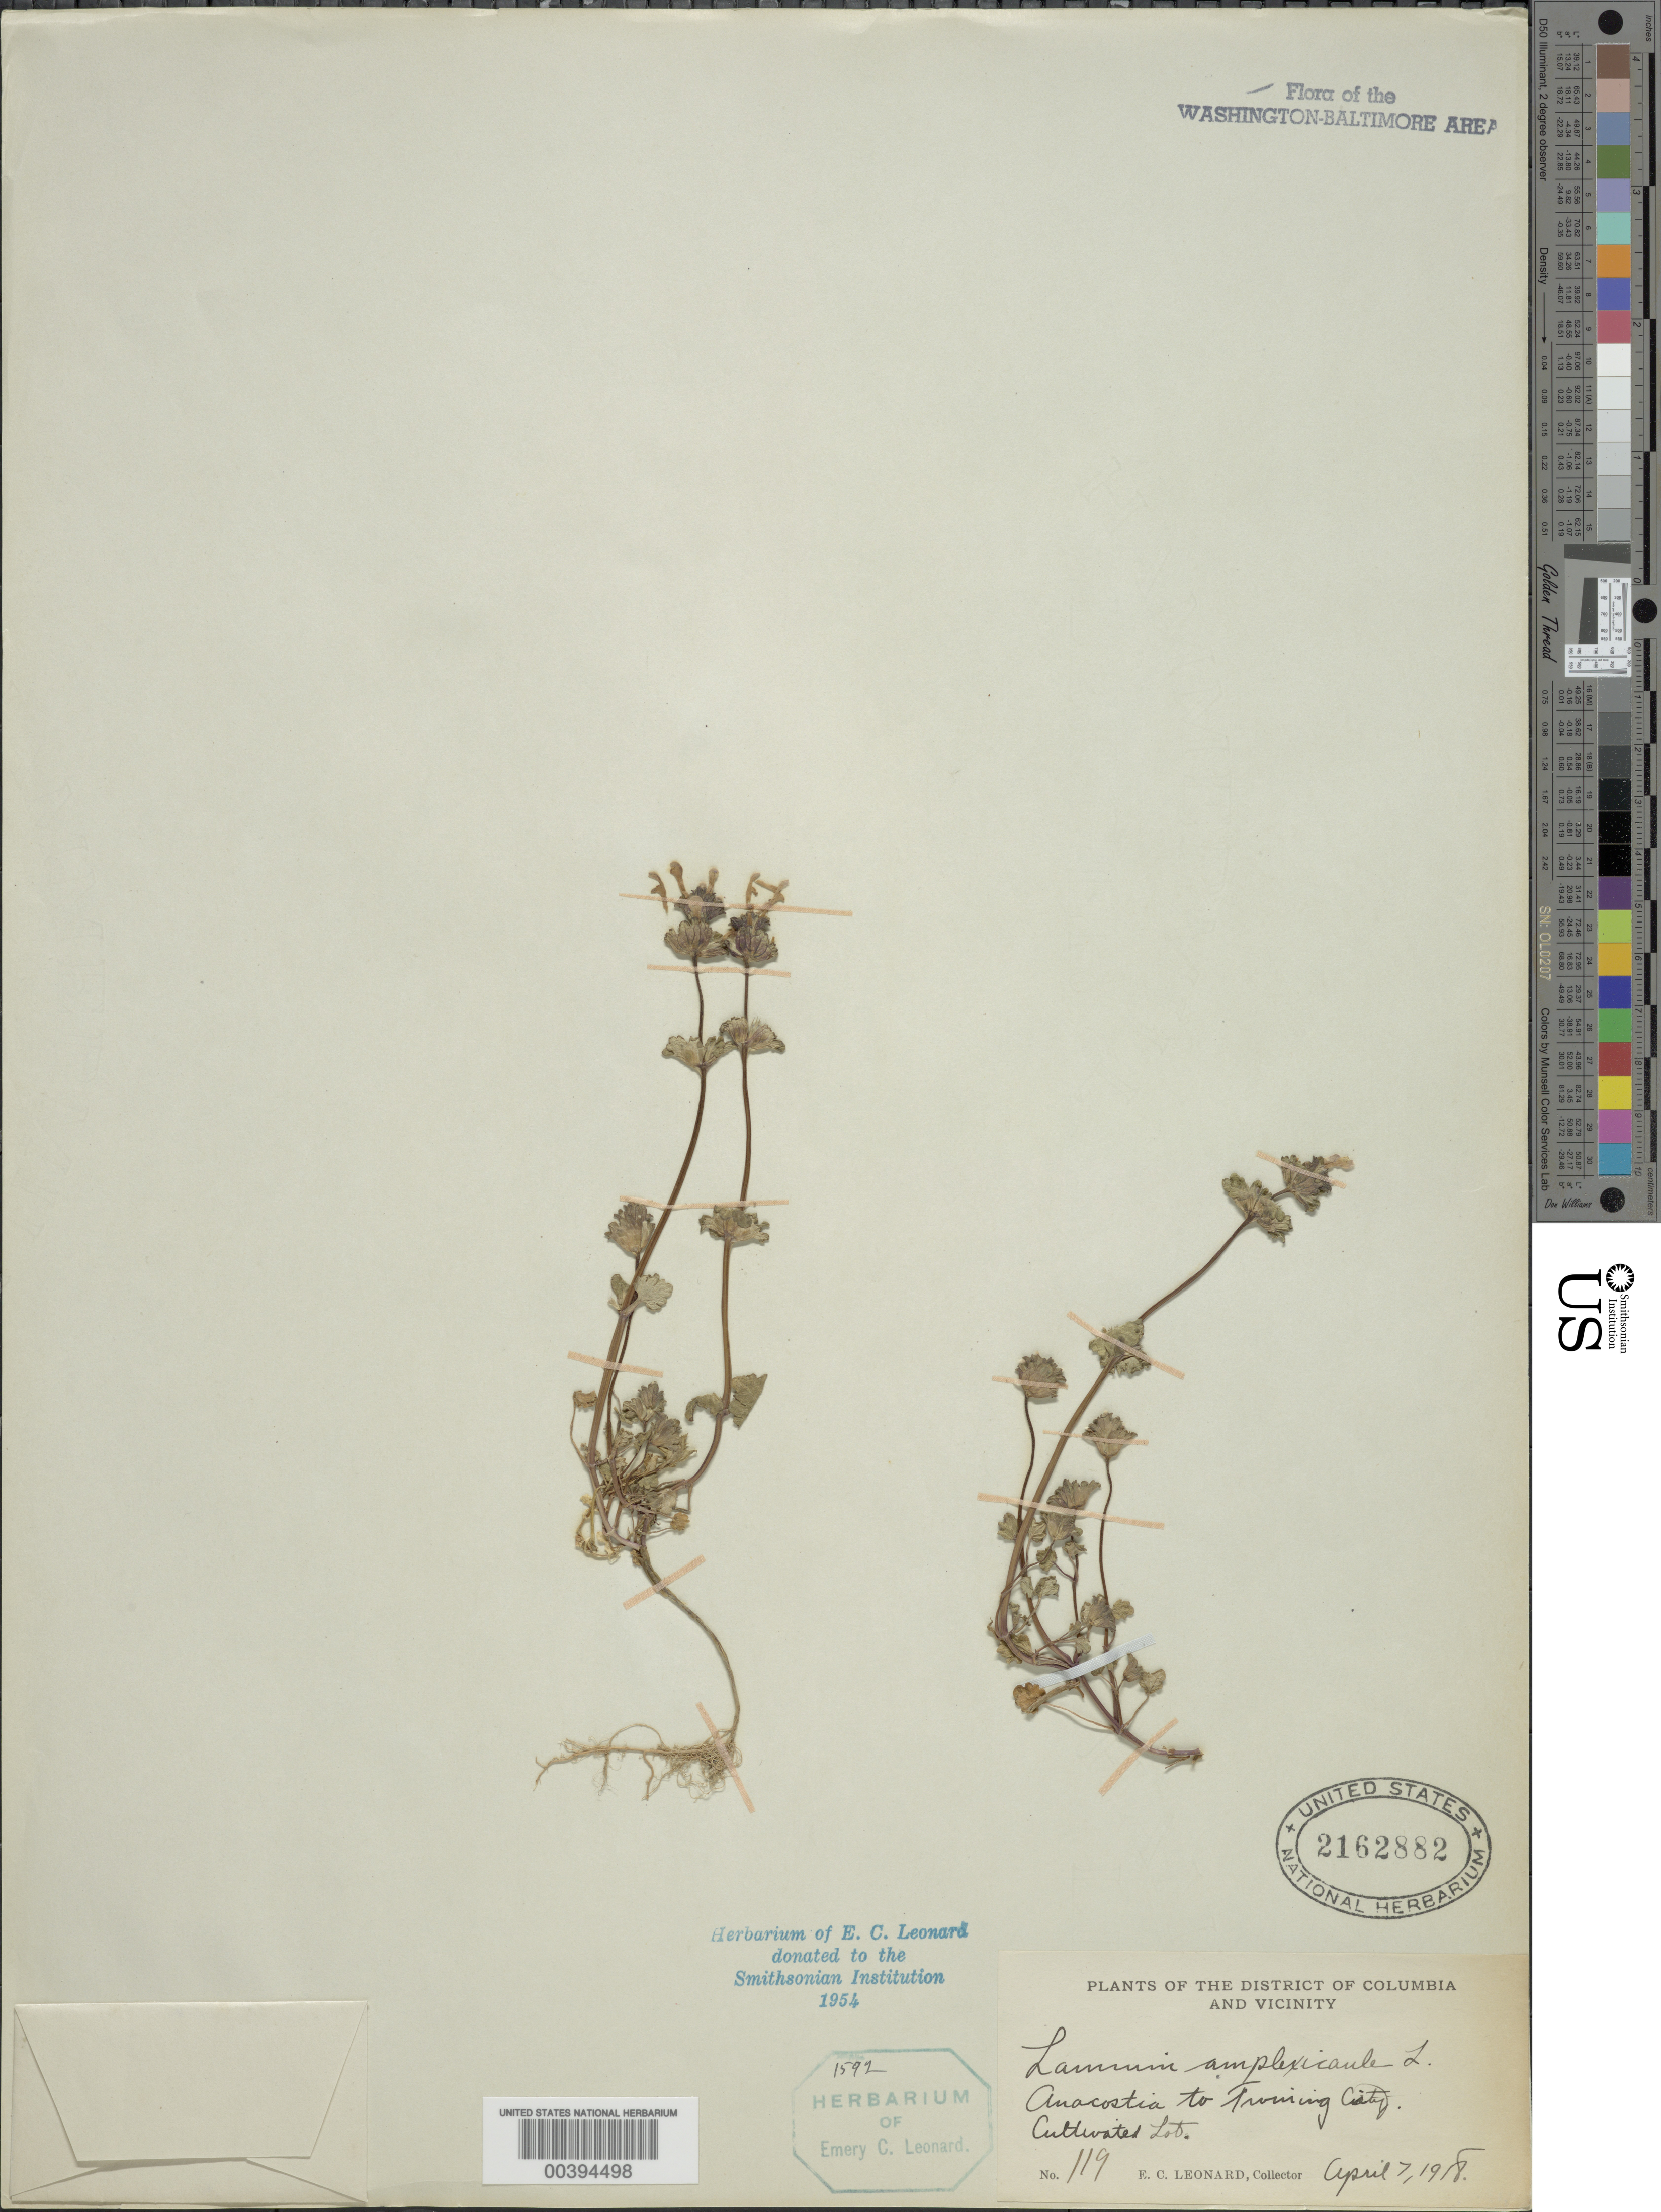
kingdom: Plantae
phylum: Tracheophyta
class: Magnoliopsida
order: Lamiales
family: Lamiaceae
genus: Lamium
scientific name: Lamium amplexicaule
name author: L.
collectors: E. C. Leonard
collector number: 119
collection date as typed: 07 Apr 1918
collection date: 1918-04-07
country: United States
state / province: District of Columbia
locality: Anacostia to Twining City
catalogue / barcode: US 2162882